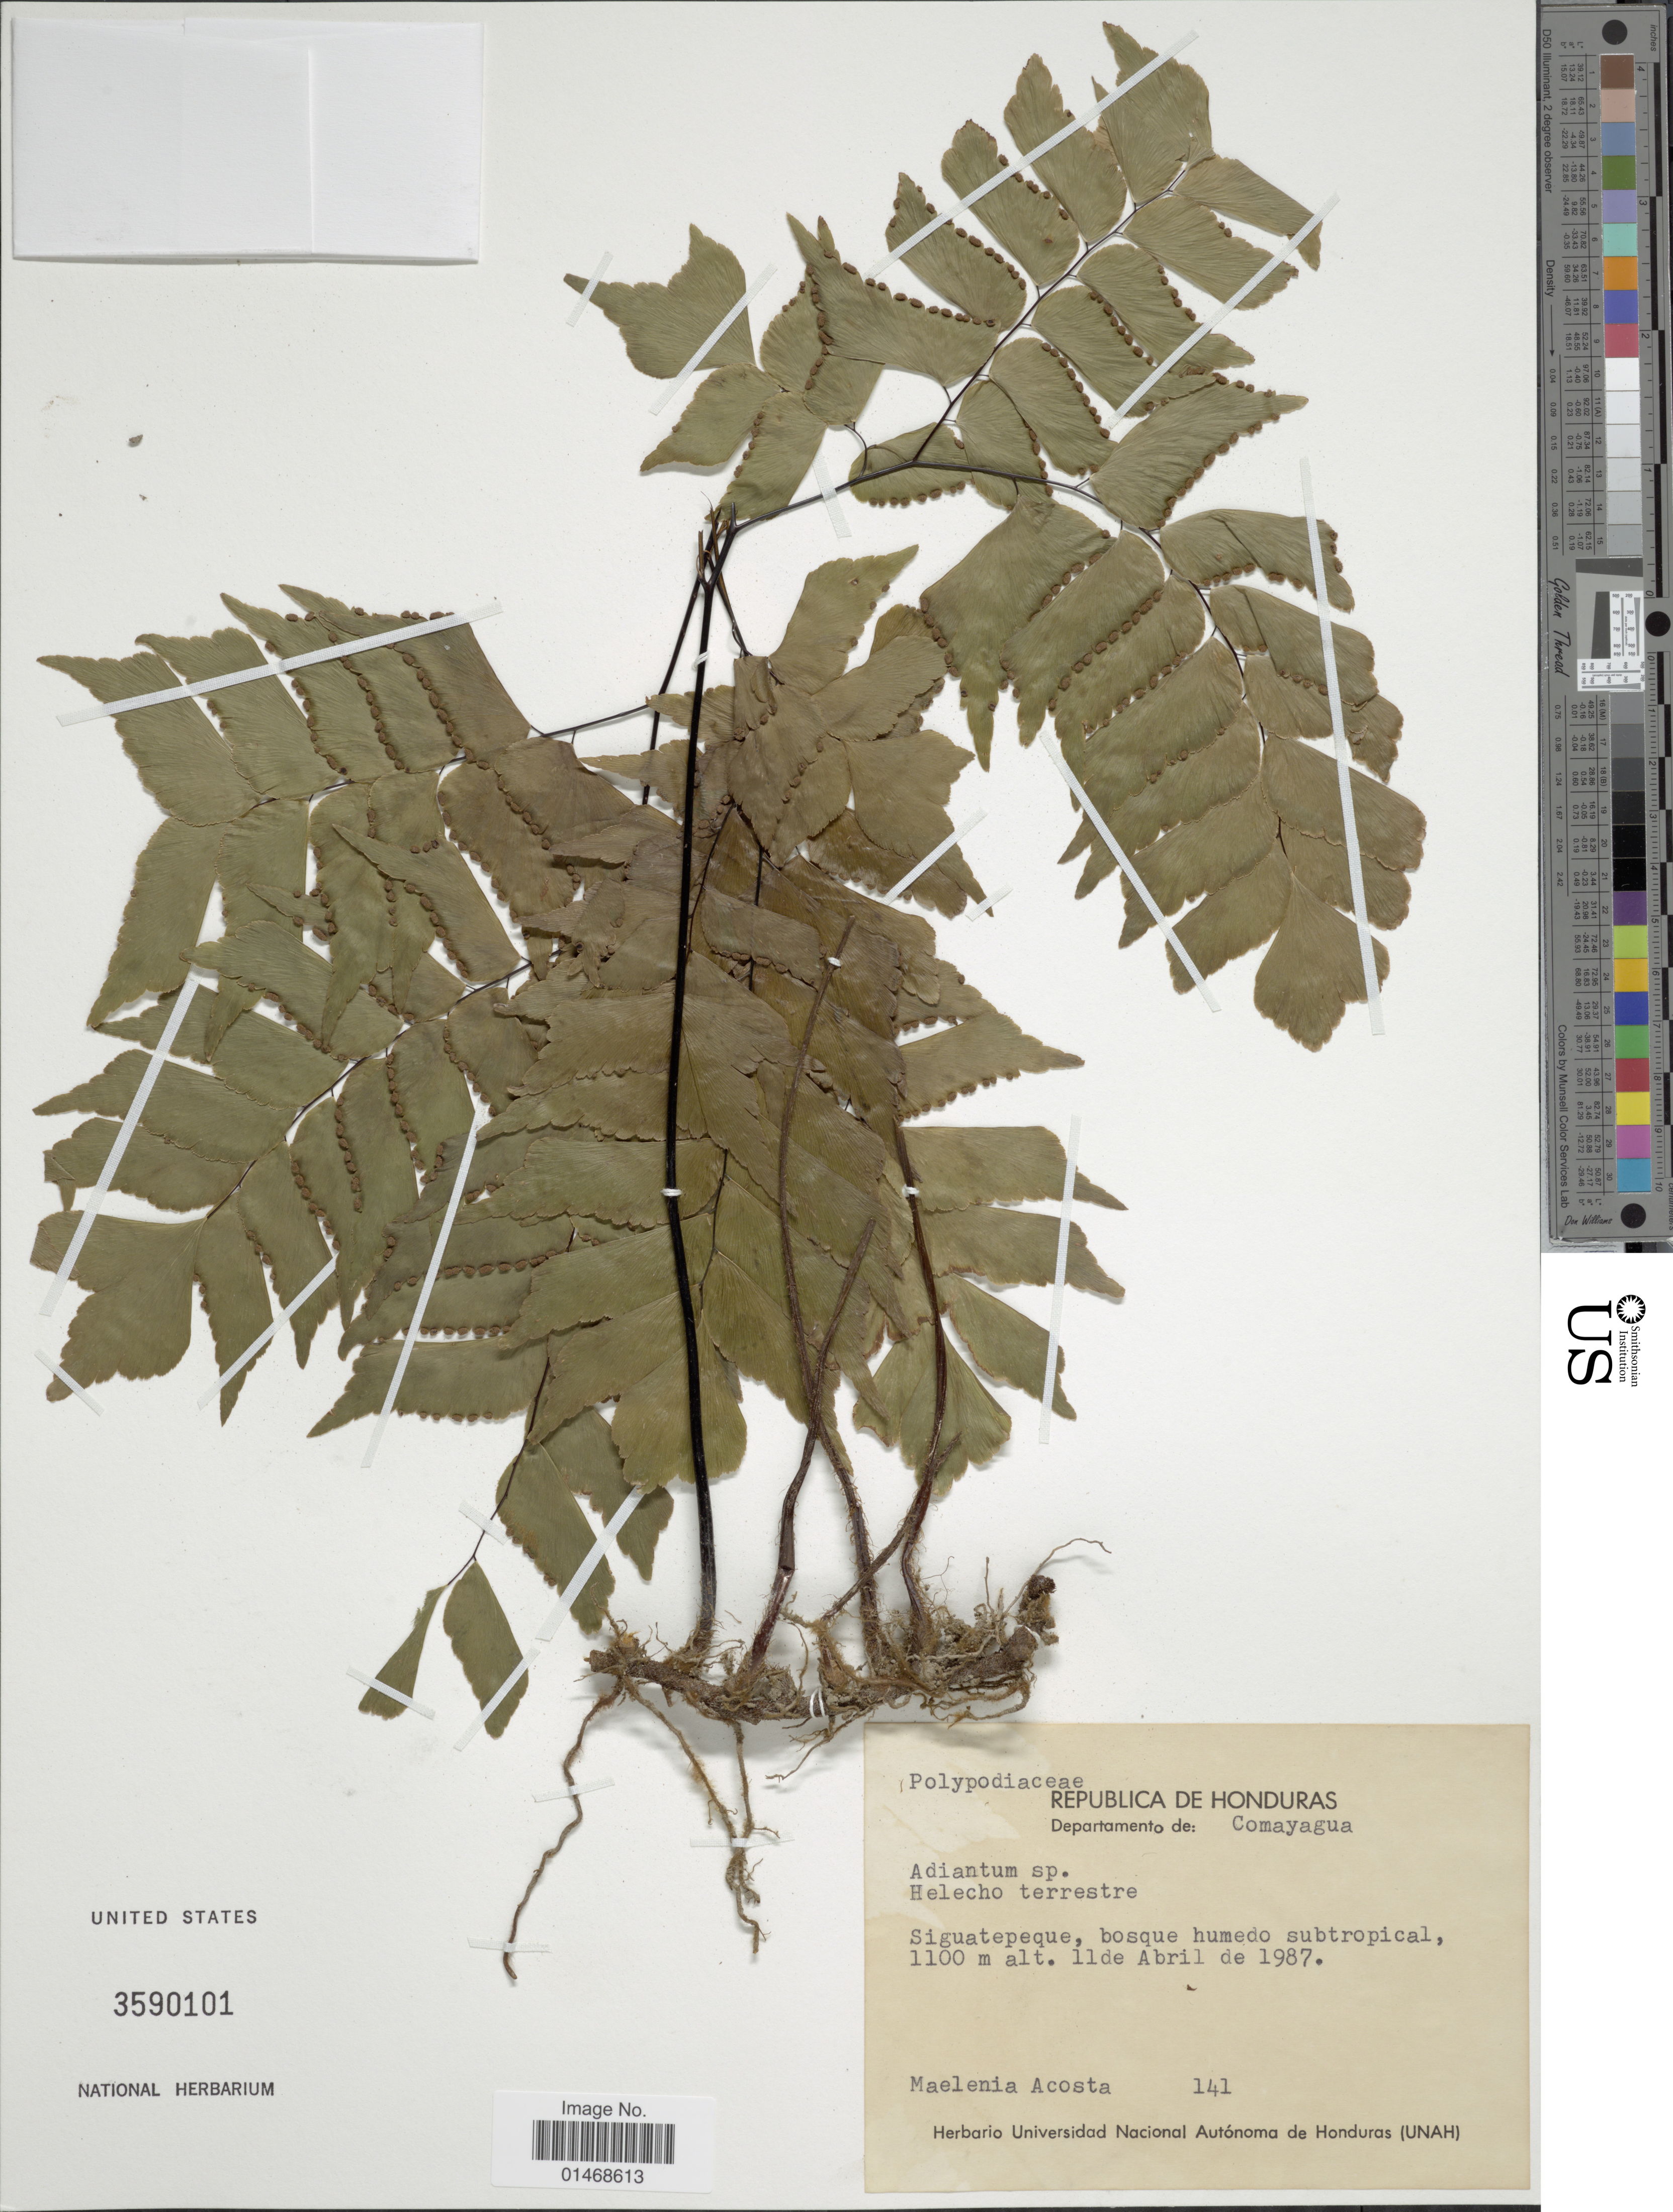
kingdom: Plantae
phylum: Tracheophyta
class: Polypodiopsida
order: Polypodiales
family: Pteridaceae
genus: Adiantum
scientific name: Adiantum sp.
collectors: M. Acosta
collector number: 141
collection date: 1987-04-11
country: Honduras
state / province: Comayagua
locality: Departamento de: Comayagua, Siguatepeque, bosque humedo subtropical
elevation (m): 1100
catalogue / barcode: US 3590101